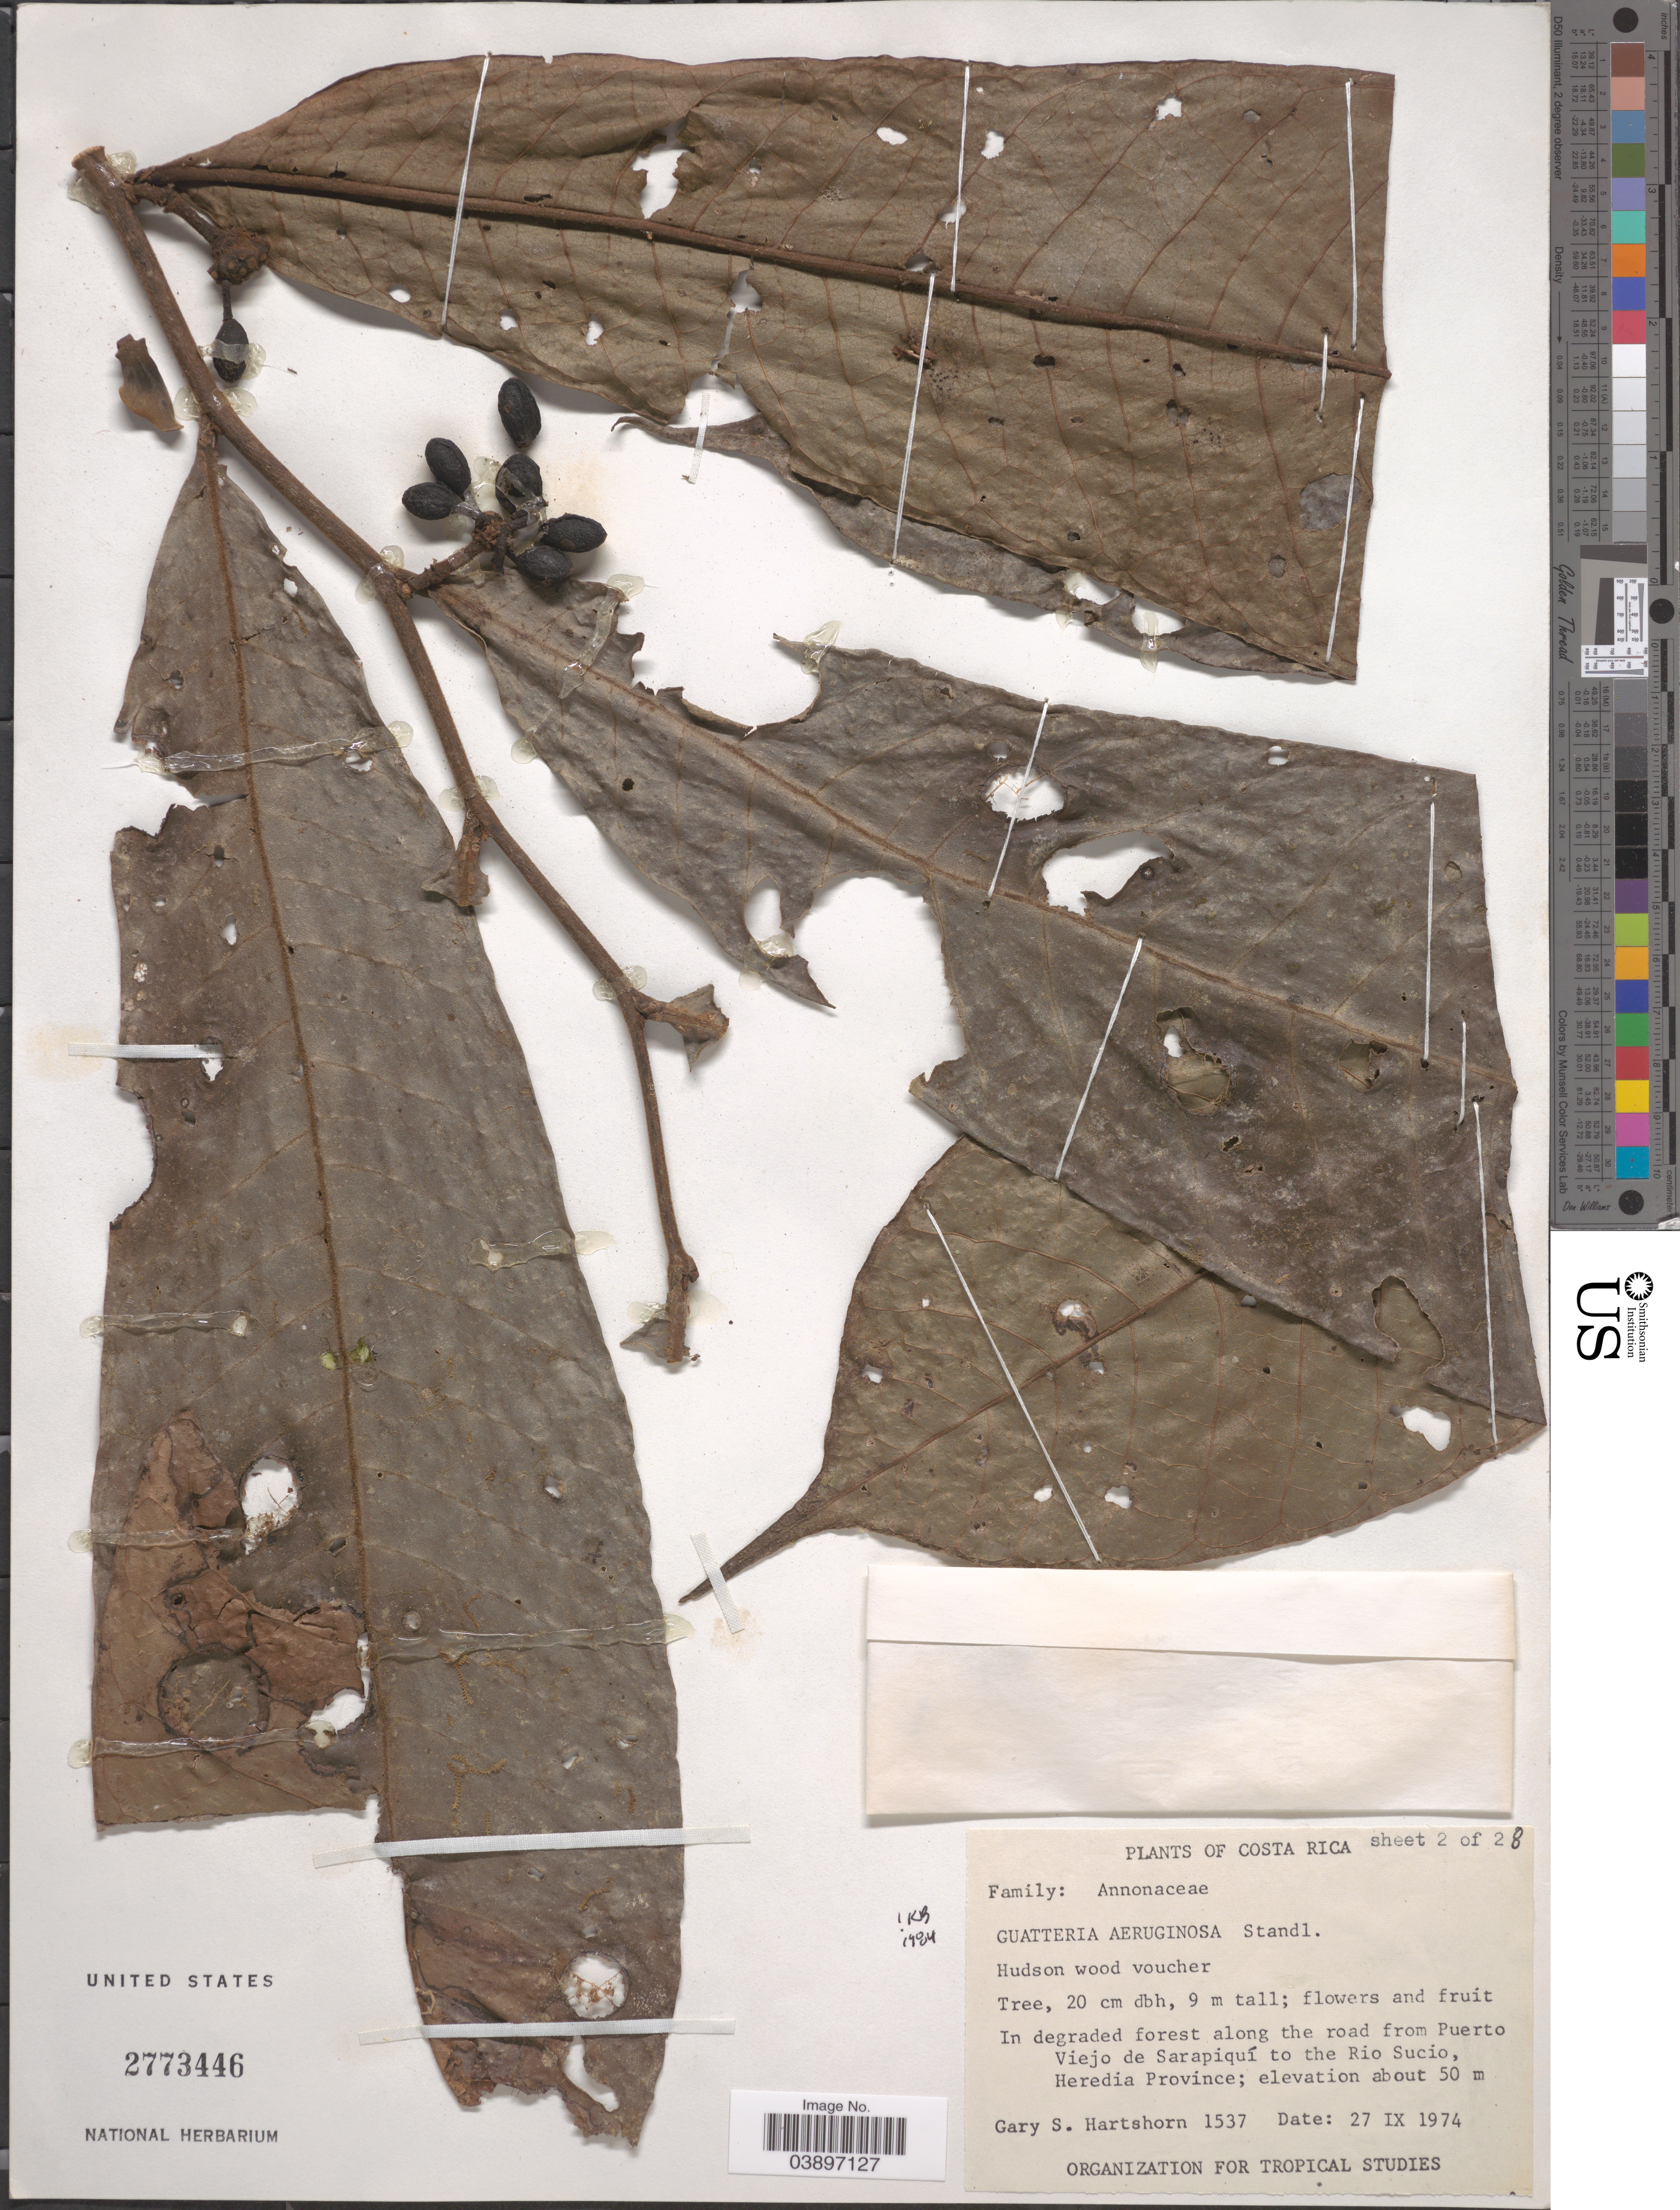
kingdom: Plantae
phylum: Tracheophyta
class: Magnoliopsida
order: Magnoliales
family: Annonaceae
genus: Guatteria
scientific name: Guatteria aeruginosa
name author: Standl.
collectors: G. Hartshorn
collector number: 1537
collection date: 1974-09-27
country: Costa Rica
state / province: Heredia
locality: In degraded forest along the road from Puerto Viejo de Sarapiquí to the Rio Sucio.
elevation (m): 50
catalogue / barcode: US 2773446